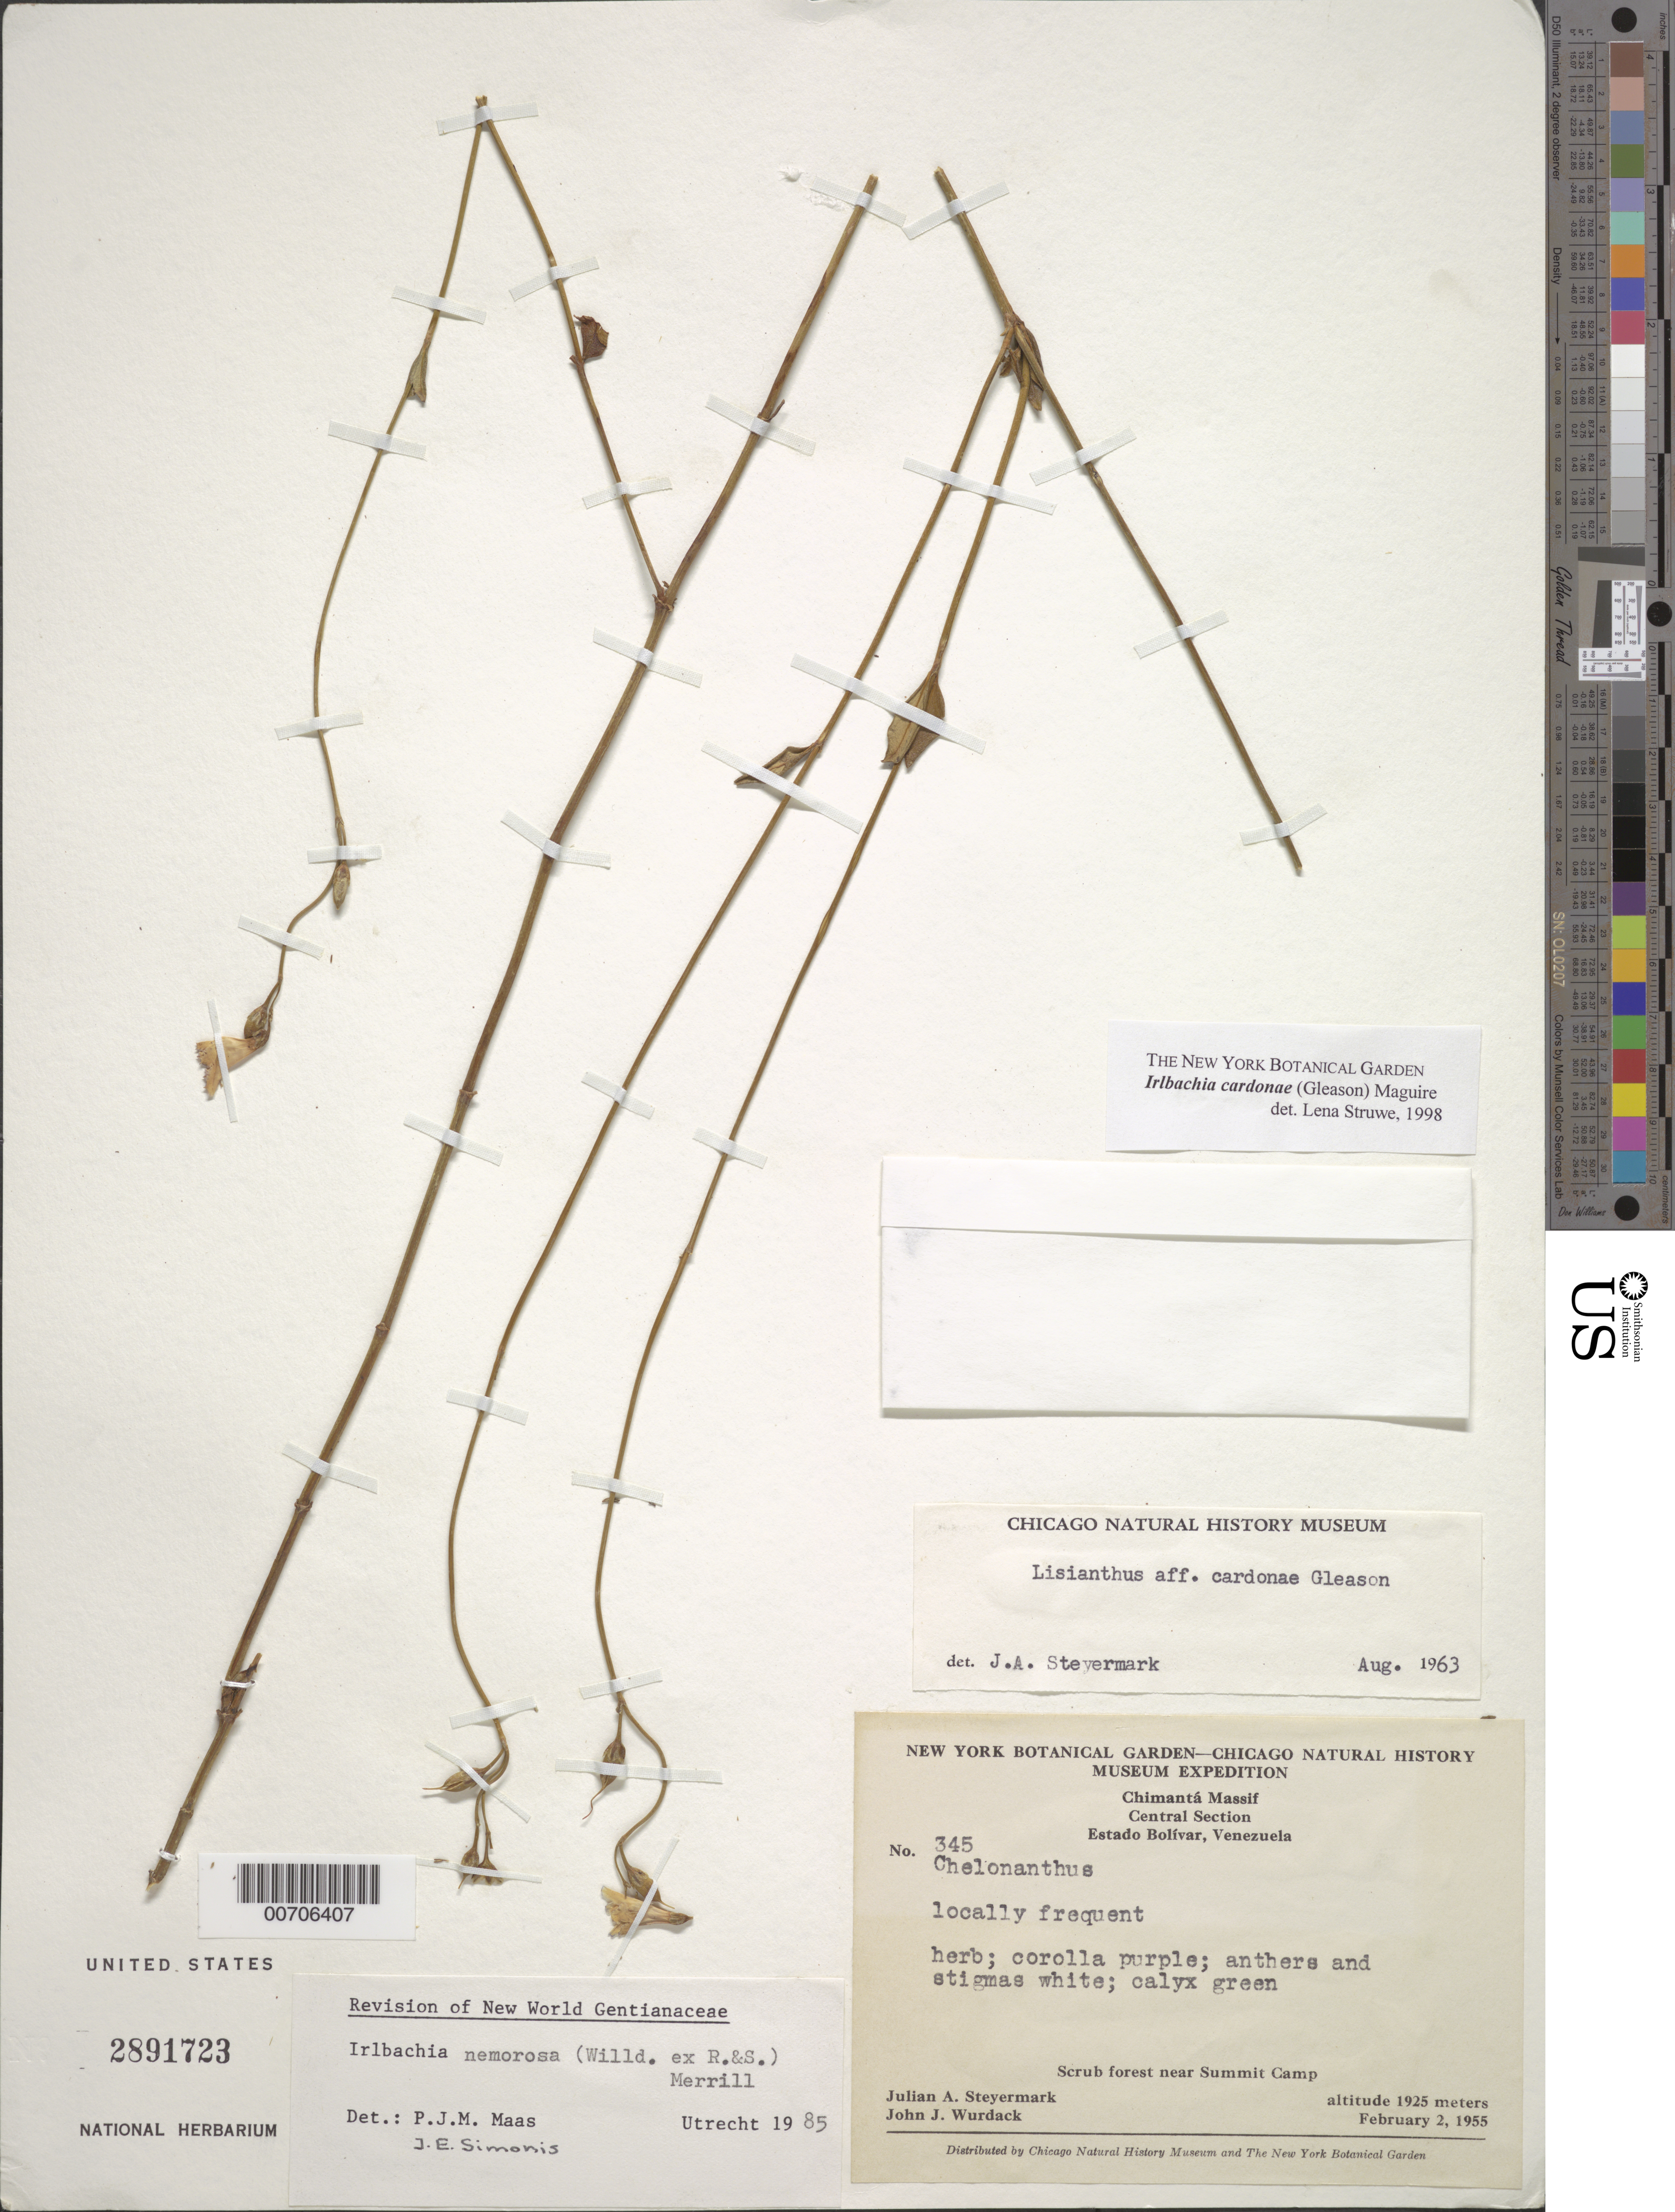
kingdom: Plantae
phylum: Tracheophyta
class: Magnoliopsida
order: Gentianales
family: Gentianaceae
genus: Irlbachia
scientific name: Irlbachia cardonae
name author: (Gleason) Maguire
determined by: Struwe, L.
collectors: J. Steyermark & J. J. Wurdack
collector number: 55 345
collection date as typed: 2-Feb-55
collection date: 1955-02-02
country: Venezuela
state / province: Bolívar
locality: Chimantá Massif, Central Section, above Summit Camp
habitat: scrub forest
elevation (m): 1925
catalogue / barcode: US 2891723